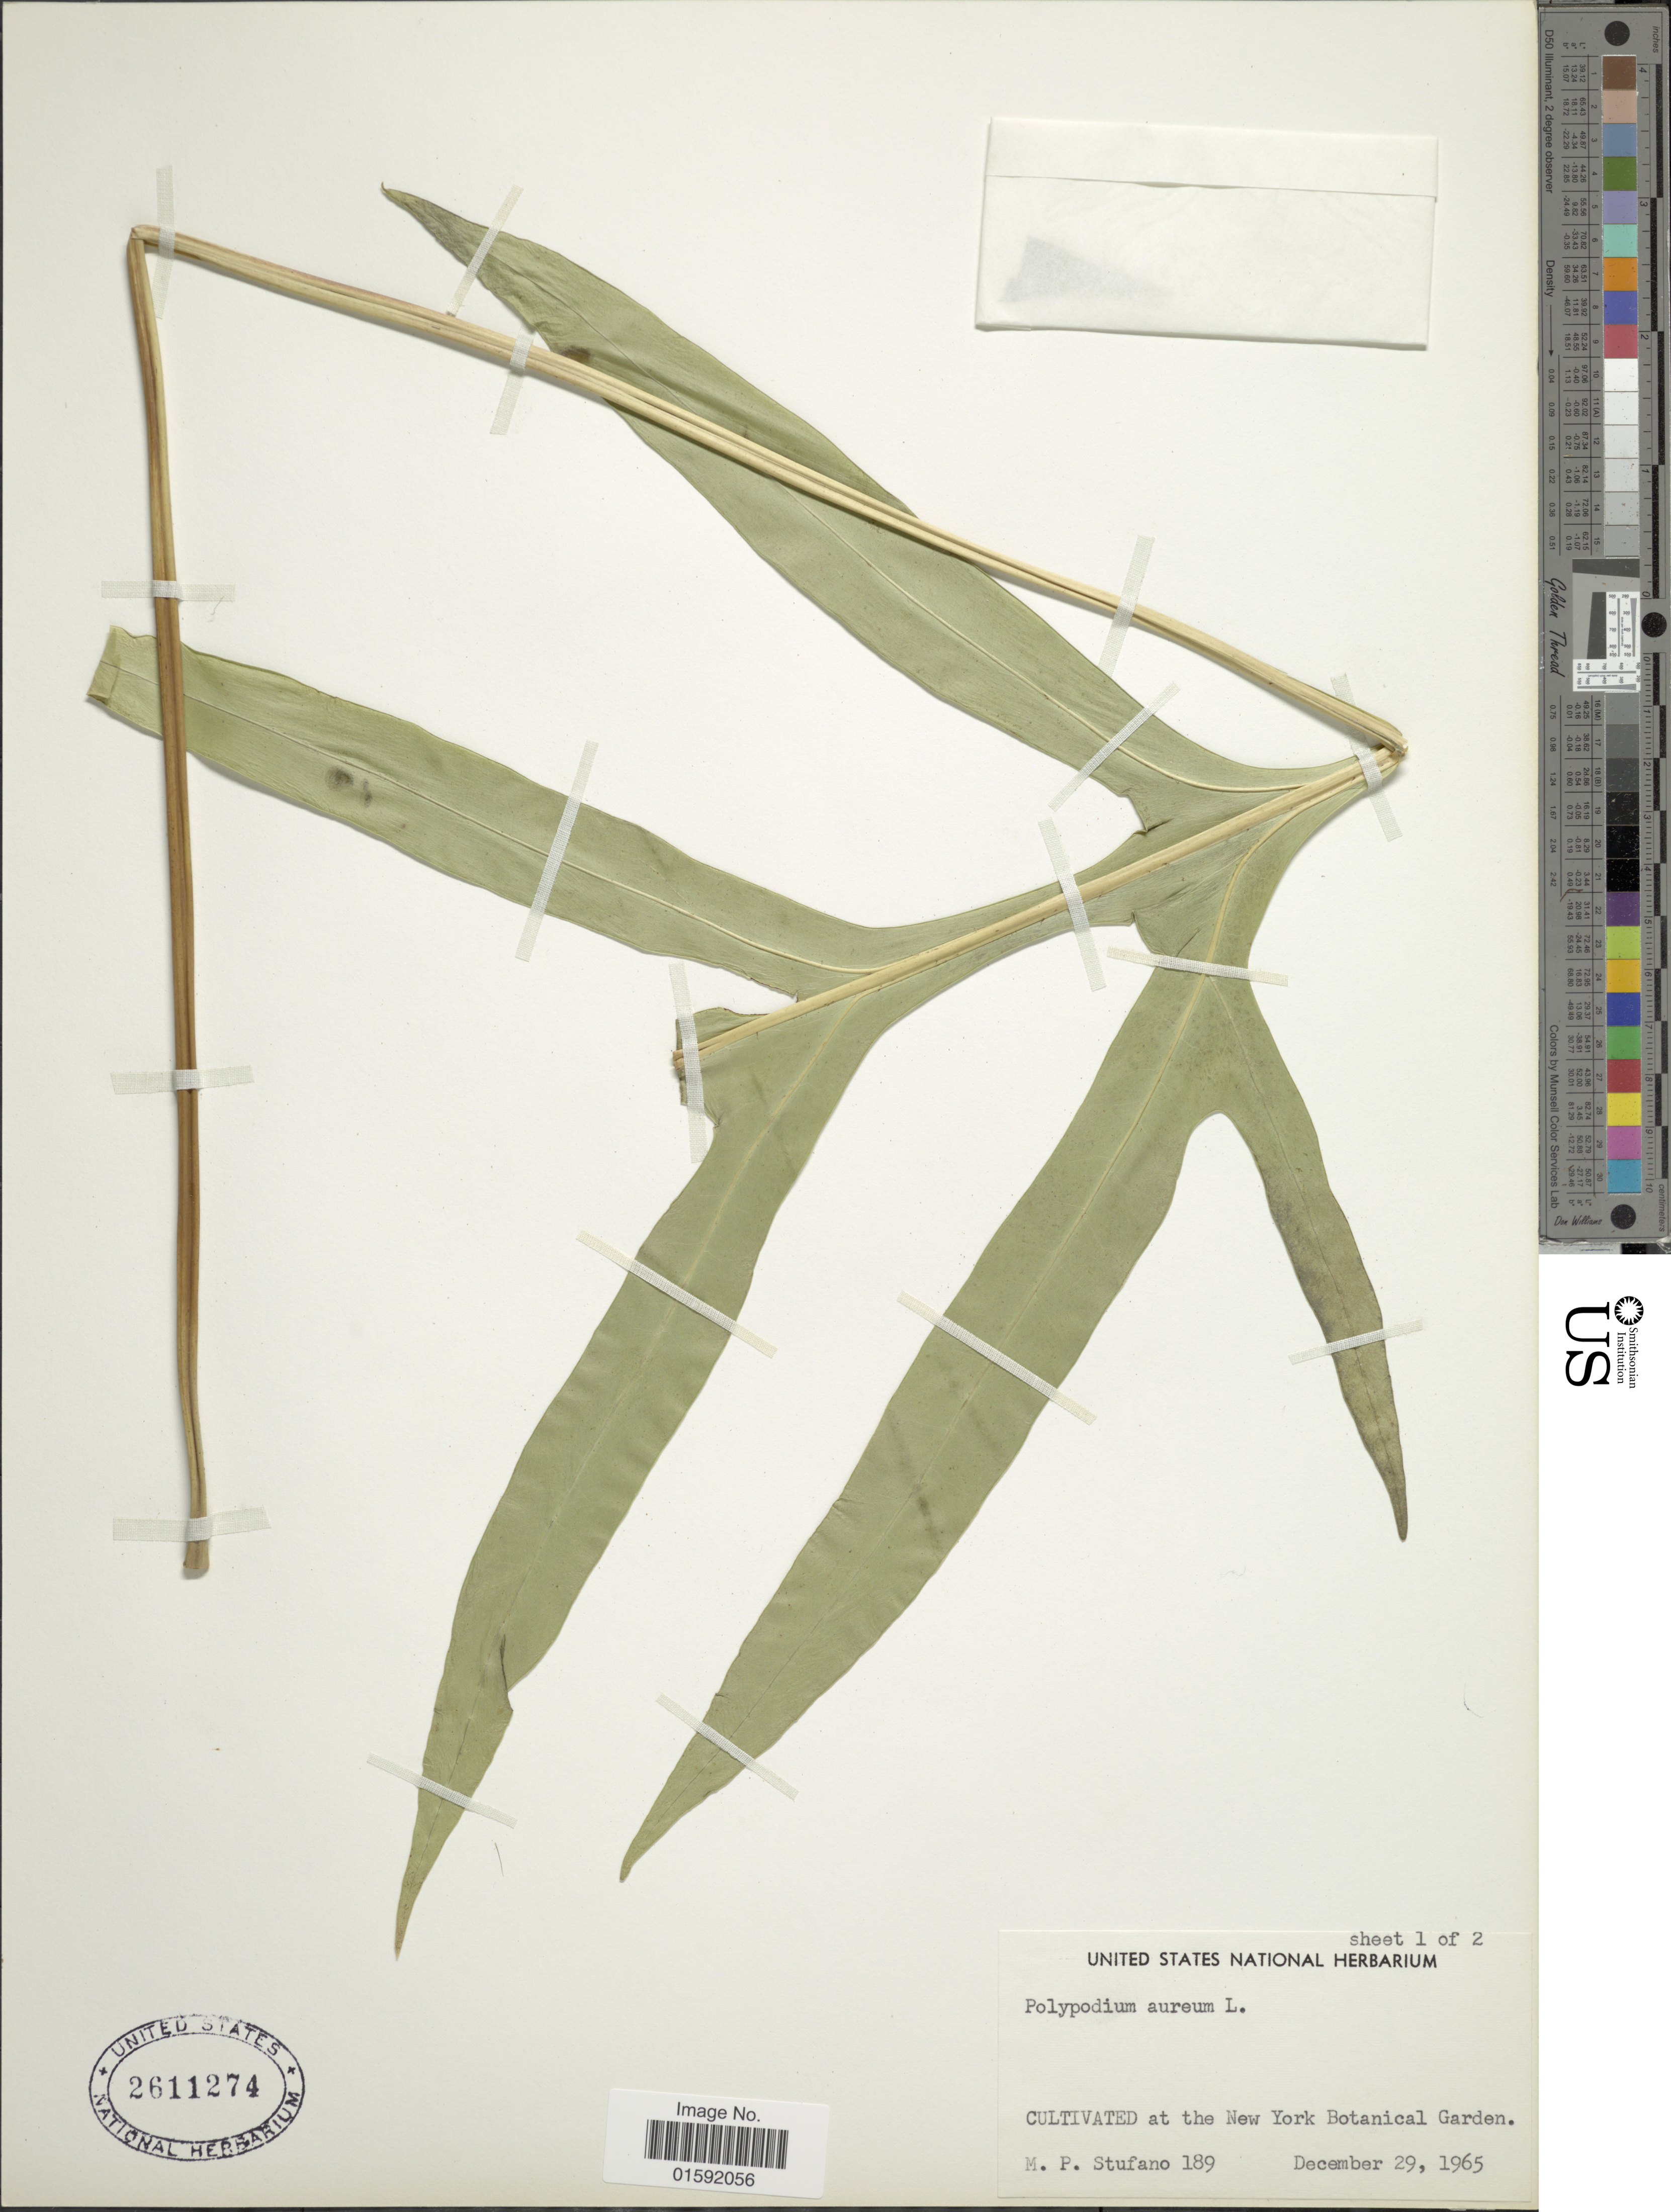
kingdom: Plantae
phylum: Tracheophyta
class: Polypodiopsida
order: Polypodiales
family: Polypodiaceae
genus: Phlebodium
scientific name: Phlebodium aureum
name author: (L.) J. Sm.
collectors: M. Stufano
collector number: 189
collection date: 1965-12-29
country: United States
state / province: New York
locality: The New York Botanical Garden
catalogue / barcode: US 2611274